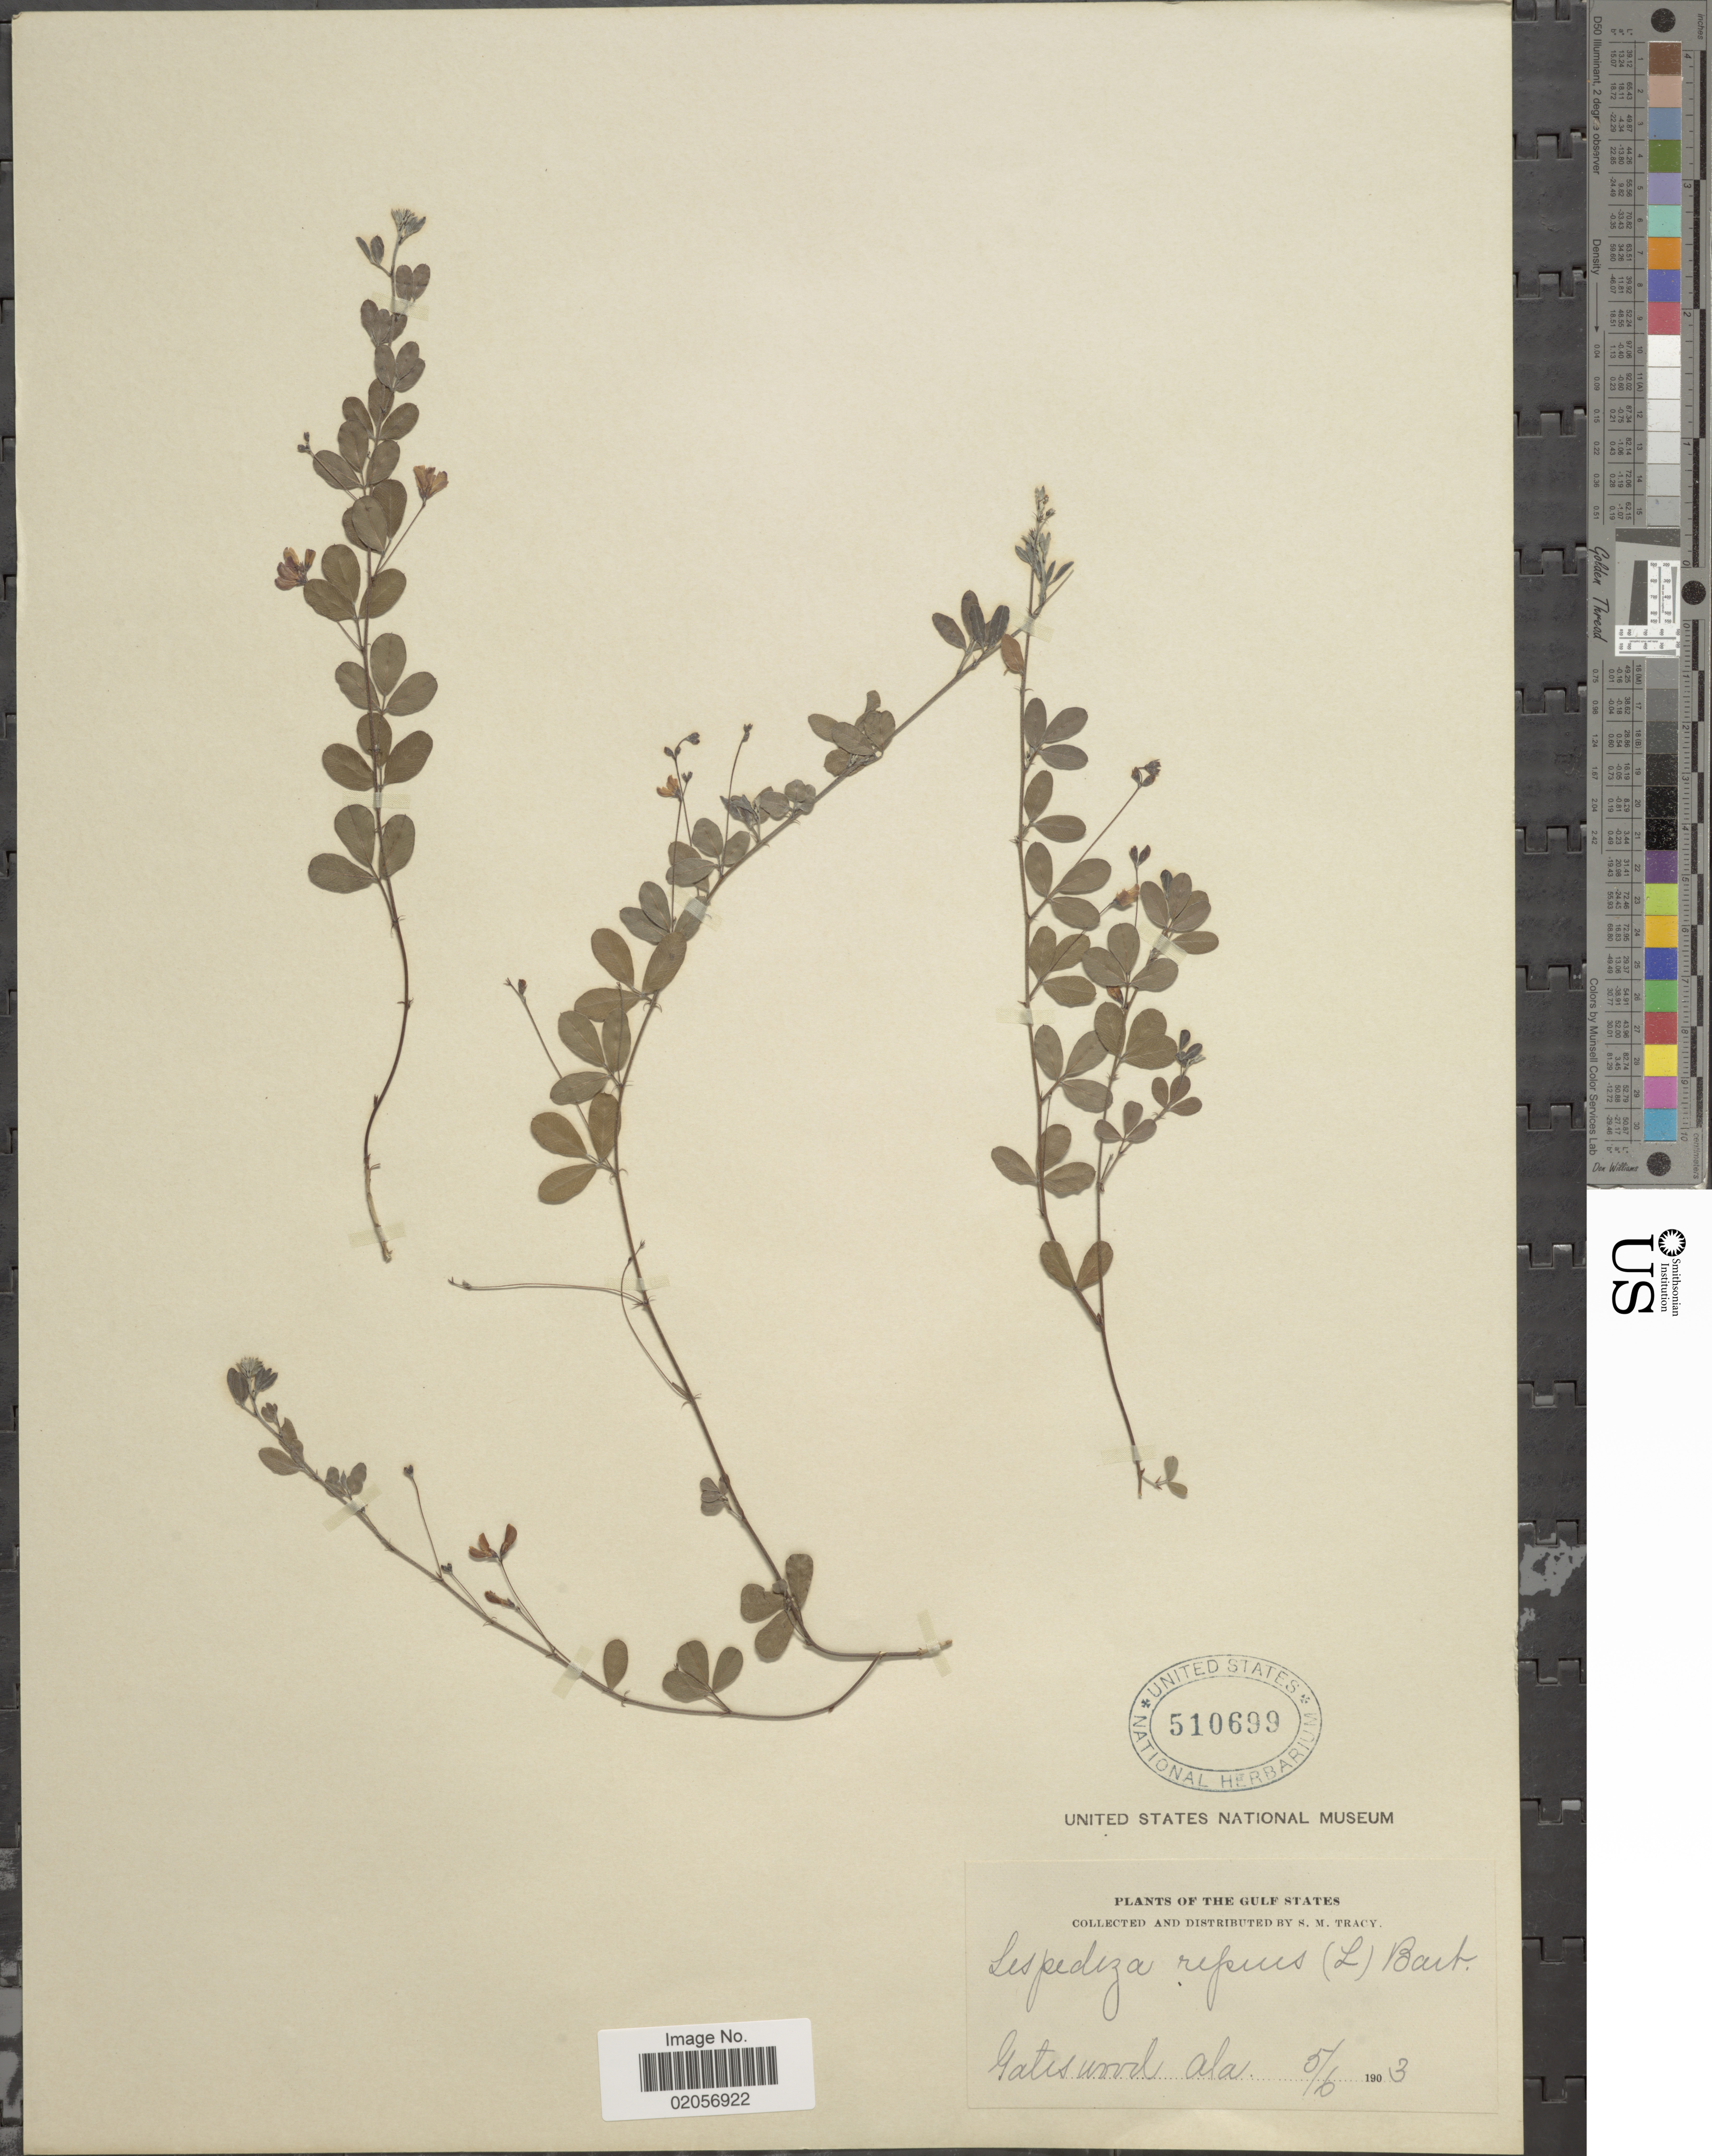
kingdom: Plantae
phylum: Tracheophyta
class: Magnoliopsida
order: Fabales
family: Fabaceae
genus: Lespedeza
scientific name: Lespedeza repens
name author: (L.) W.P.C. Barton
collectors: S. M. Tracy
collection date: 1903-06-05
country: United States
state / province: Alabama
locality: The Gulf States, Gatiswood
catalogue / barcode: US 510699